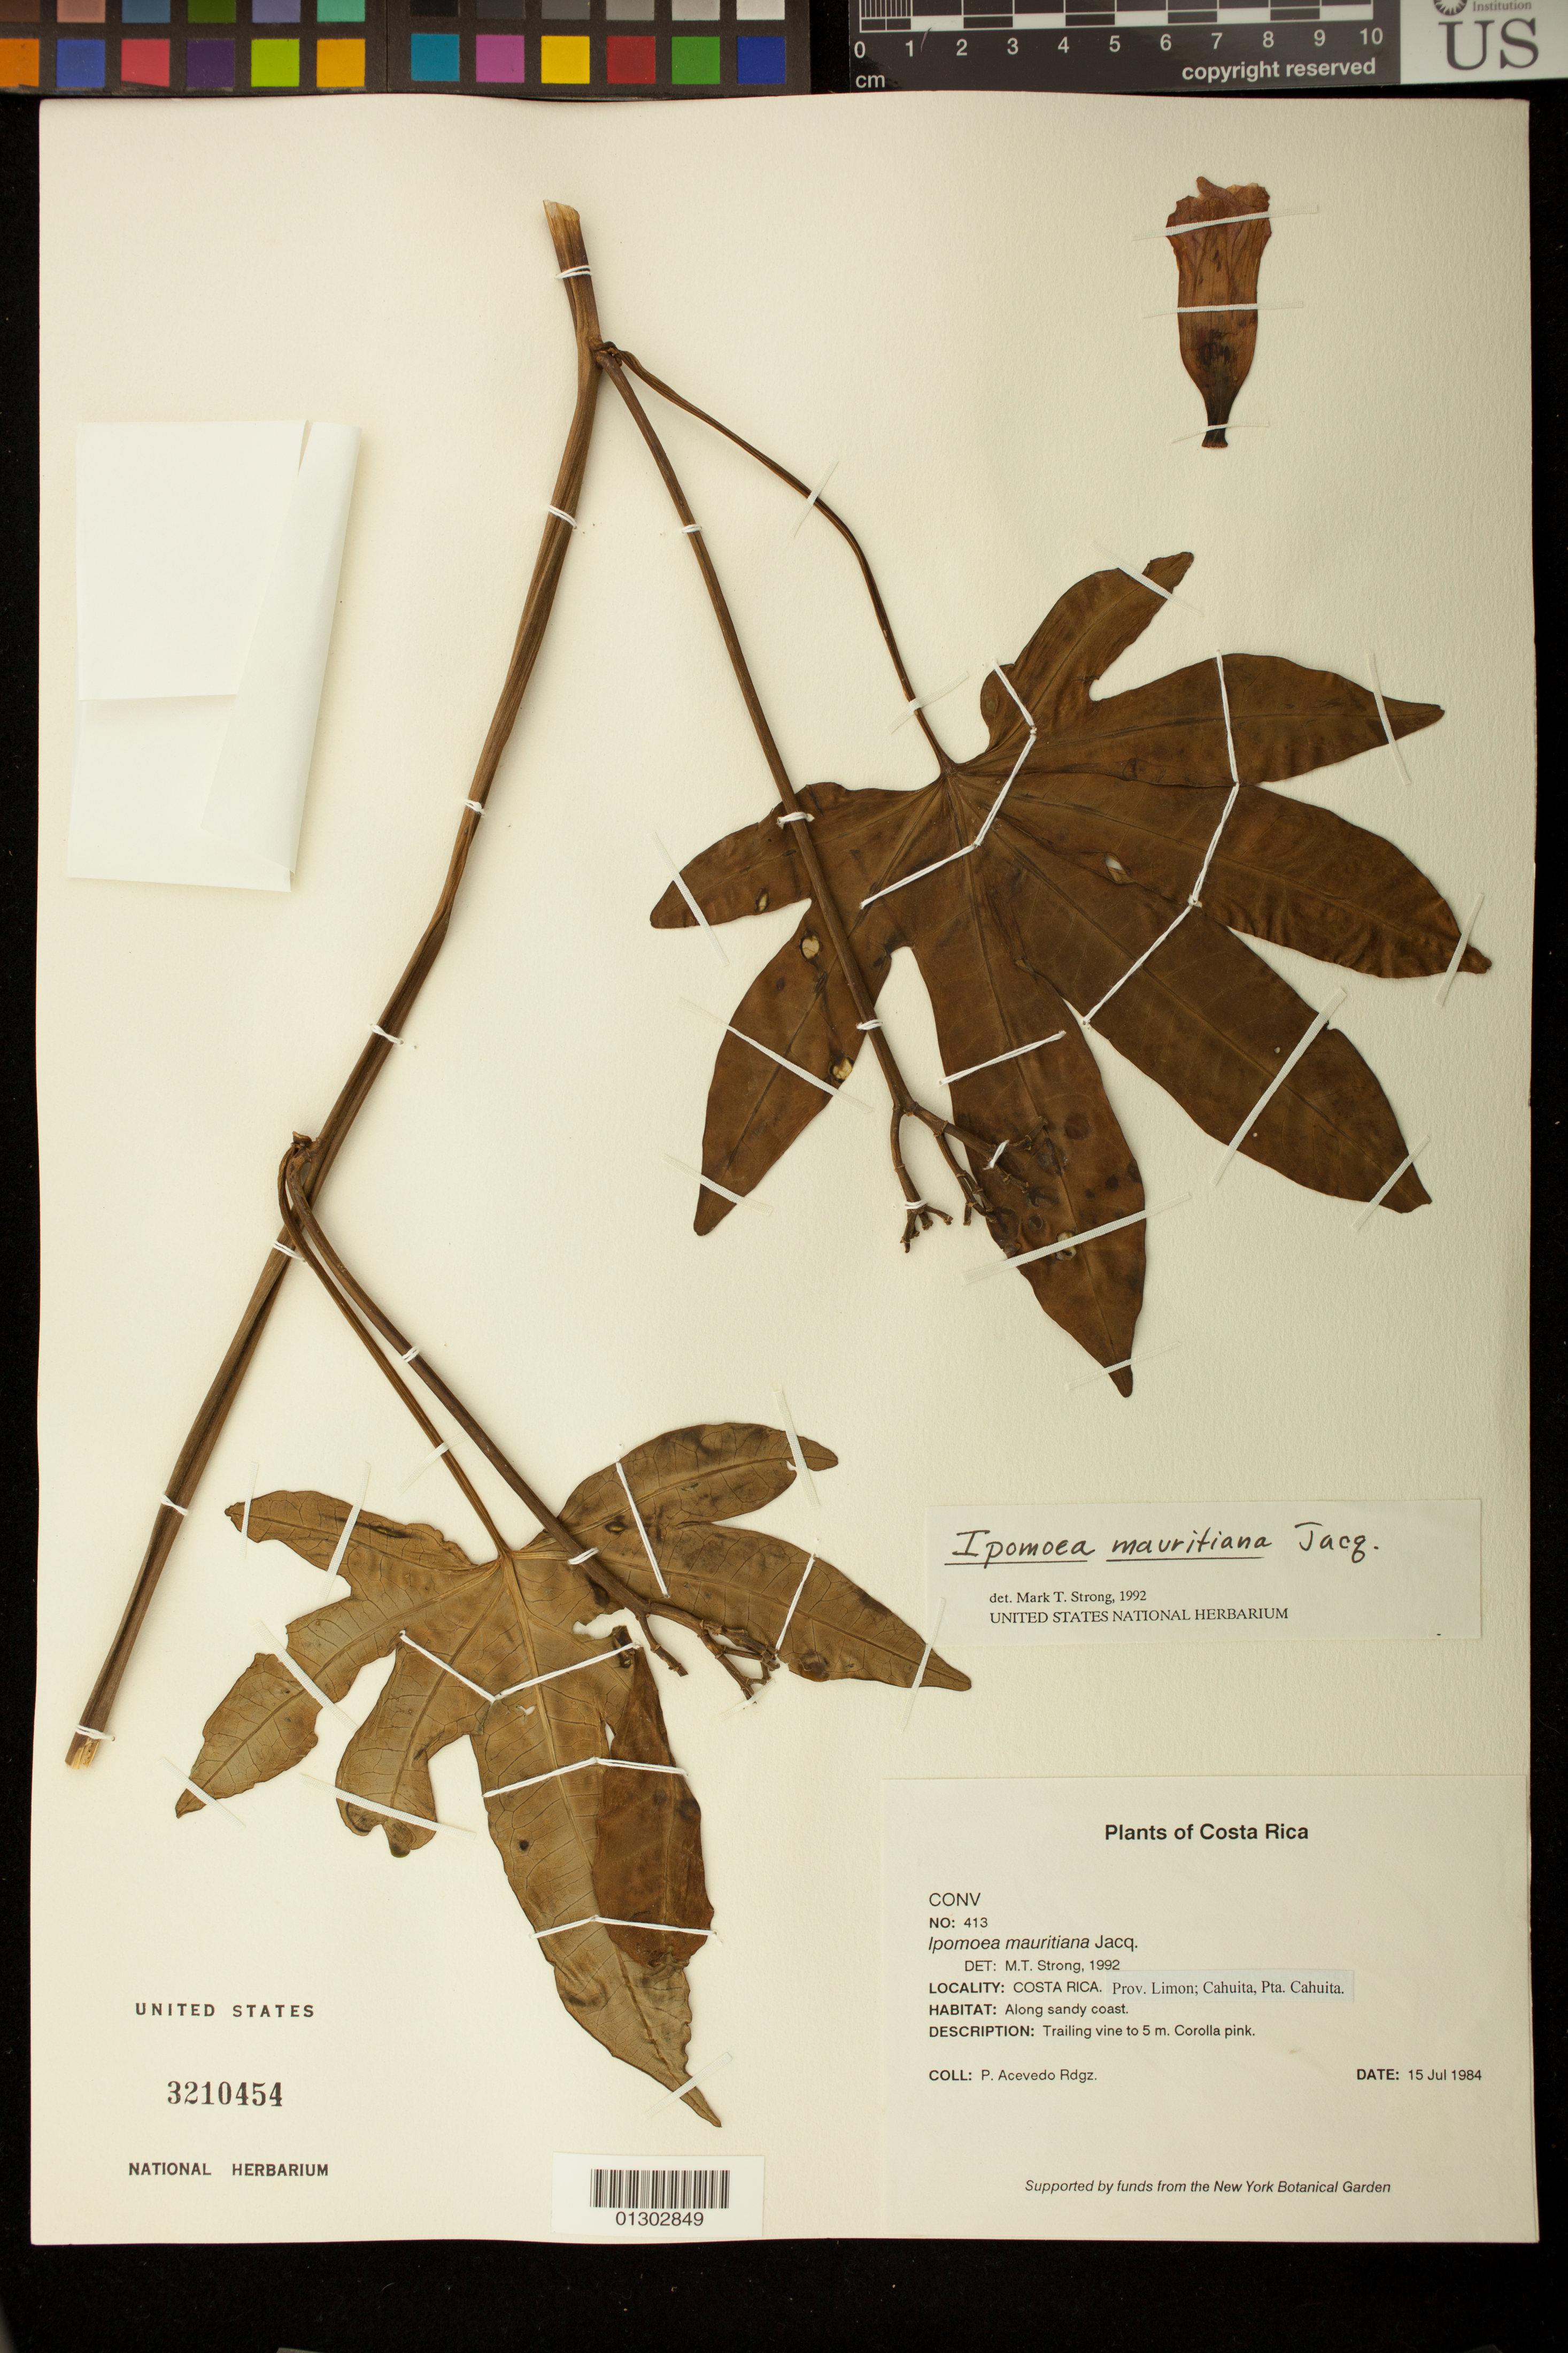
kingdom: Plantae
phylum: Tracheophyta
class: Magnoliopsida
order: Solanales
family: Convolvulaceae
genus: Ipomoea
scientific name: Ipomoea mauritiana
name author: Jacq.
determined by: Strong, M. T., (US), Smithsonian Institution - National Museum of Natural History (UNITED STATES)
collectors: P. Acevedo-Rodr.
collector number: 413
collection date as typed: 15 Jul 1984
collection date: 1984-07-15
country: Costa Rica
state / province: Limon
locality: Prov. Limon; Cahuita, Pta. Cahuita.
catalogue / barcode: US 3210454